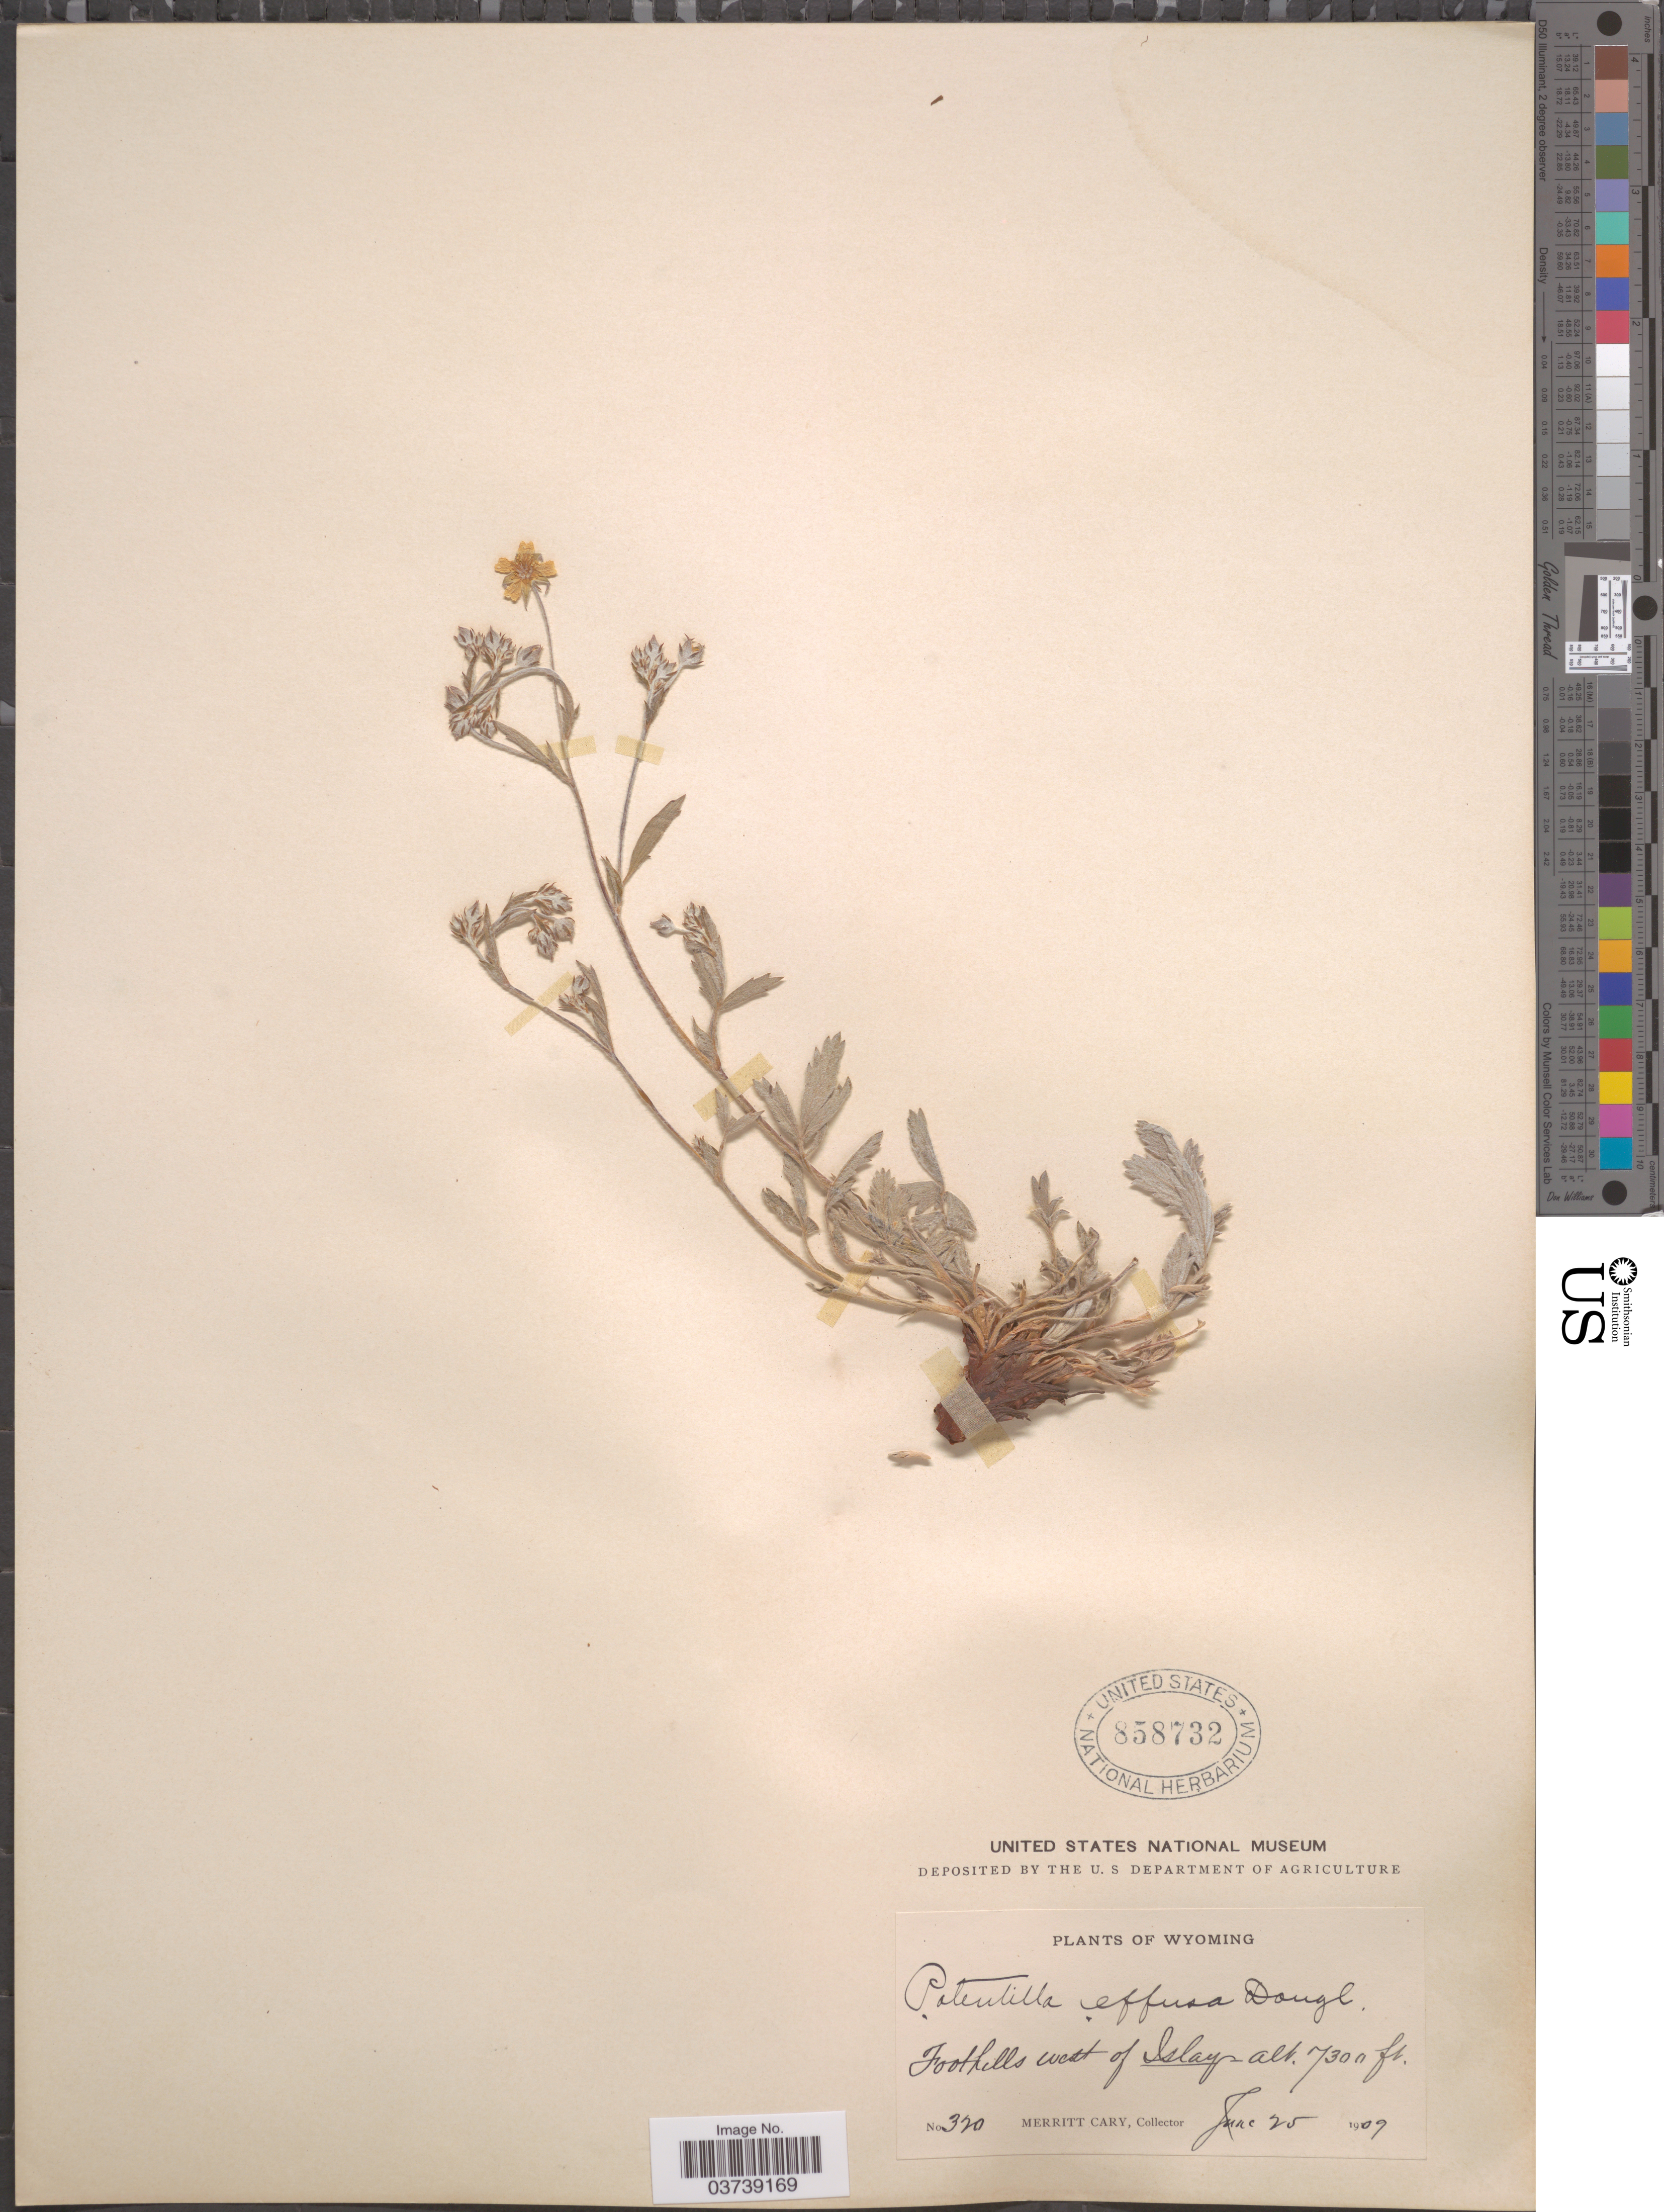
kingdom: Plantae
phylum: Tracheophyta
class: Magnoliopsida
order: Rosales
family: Rosaceae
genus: Potentilla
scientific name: Potentilla effusa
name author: Douglas ex Lehm.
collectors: M. Cary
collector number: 370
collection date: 1909-06-25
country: United States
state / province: Wyoming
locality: Foothills west of Islay.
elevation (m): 2225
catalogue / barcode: US 858732